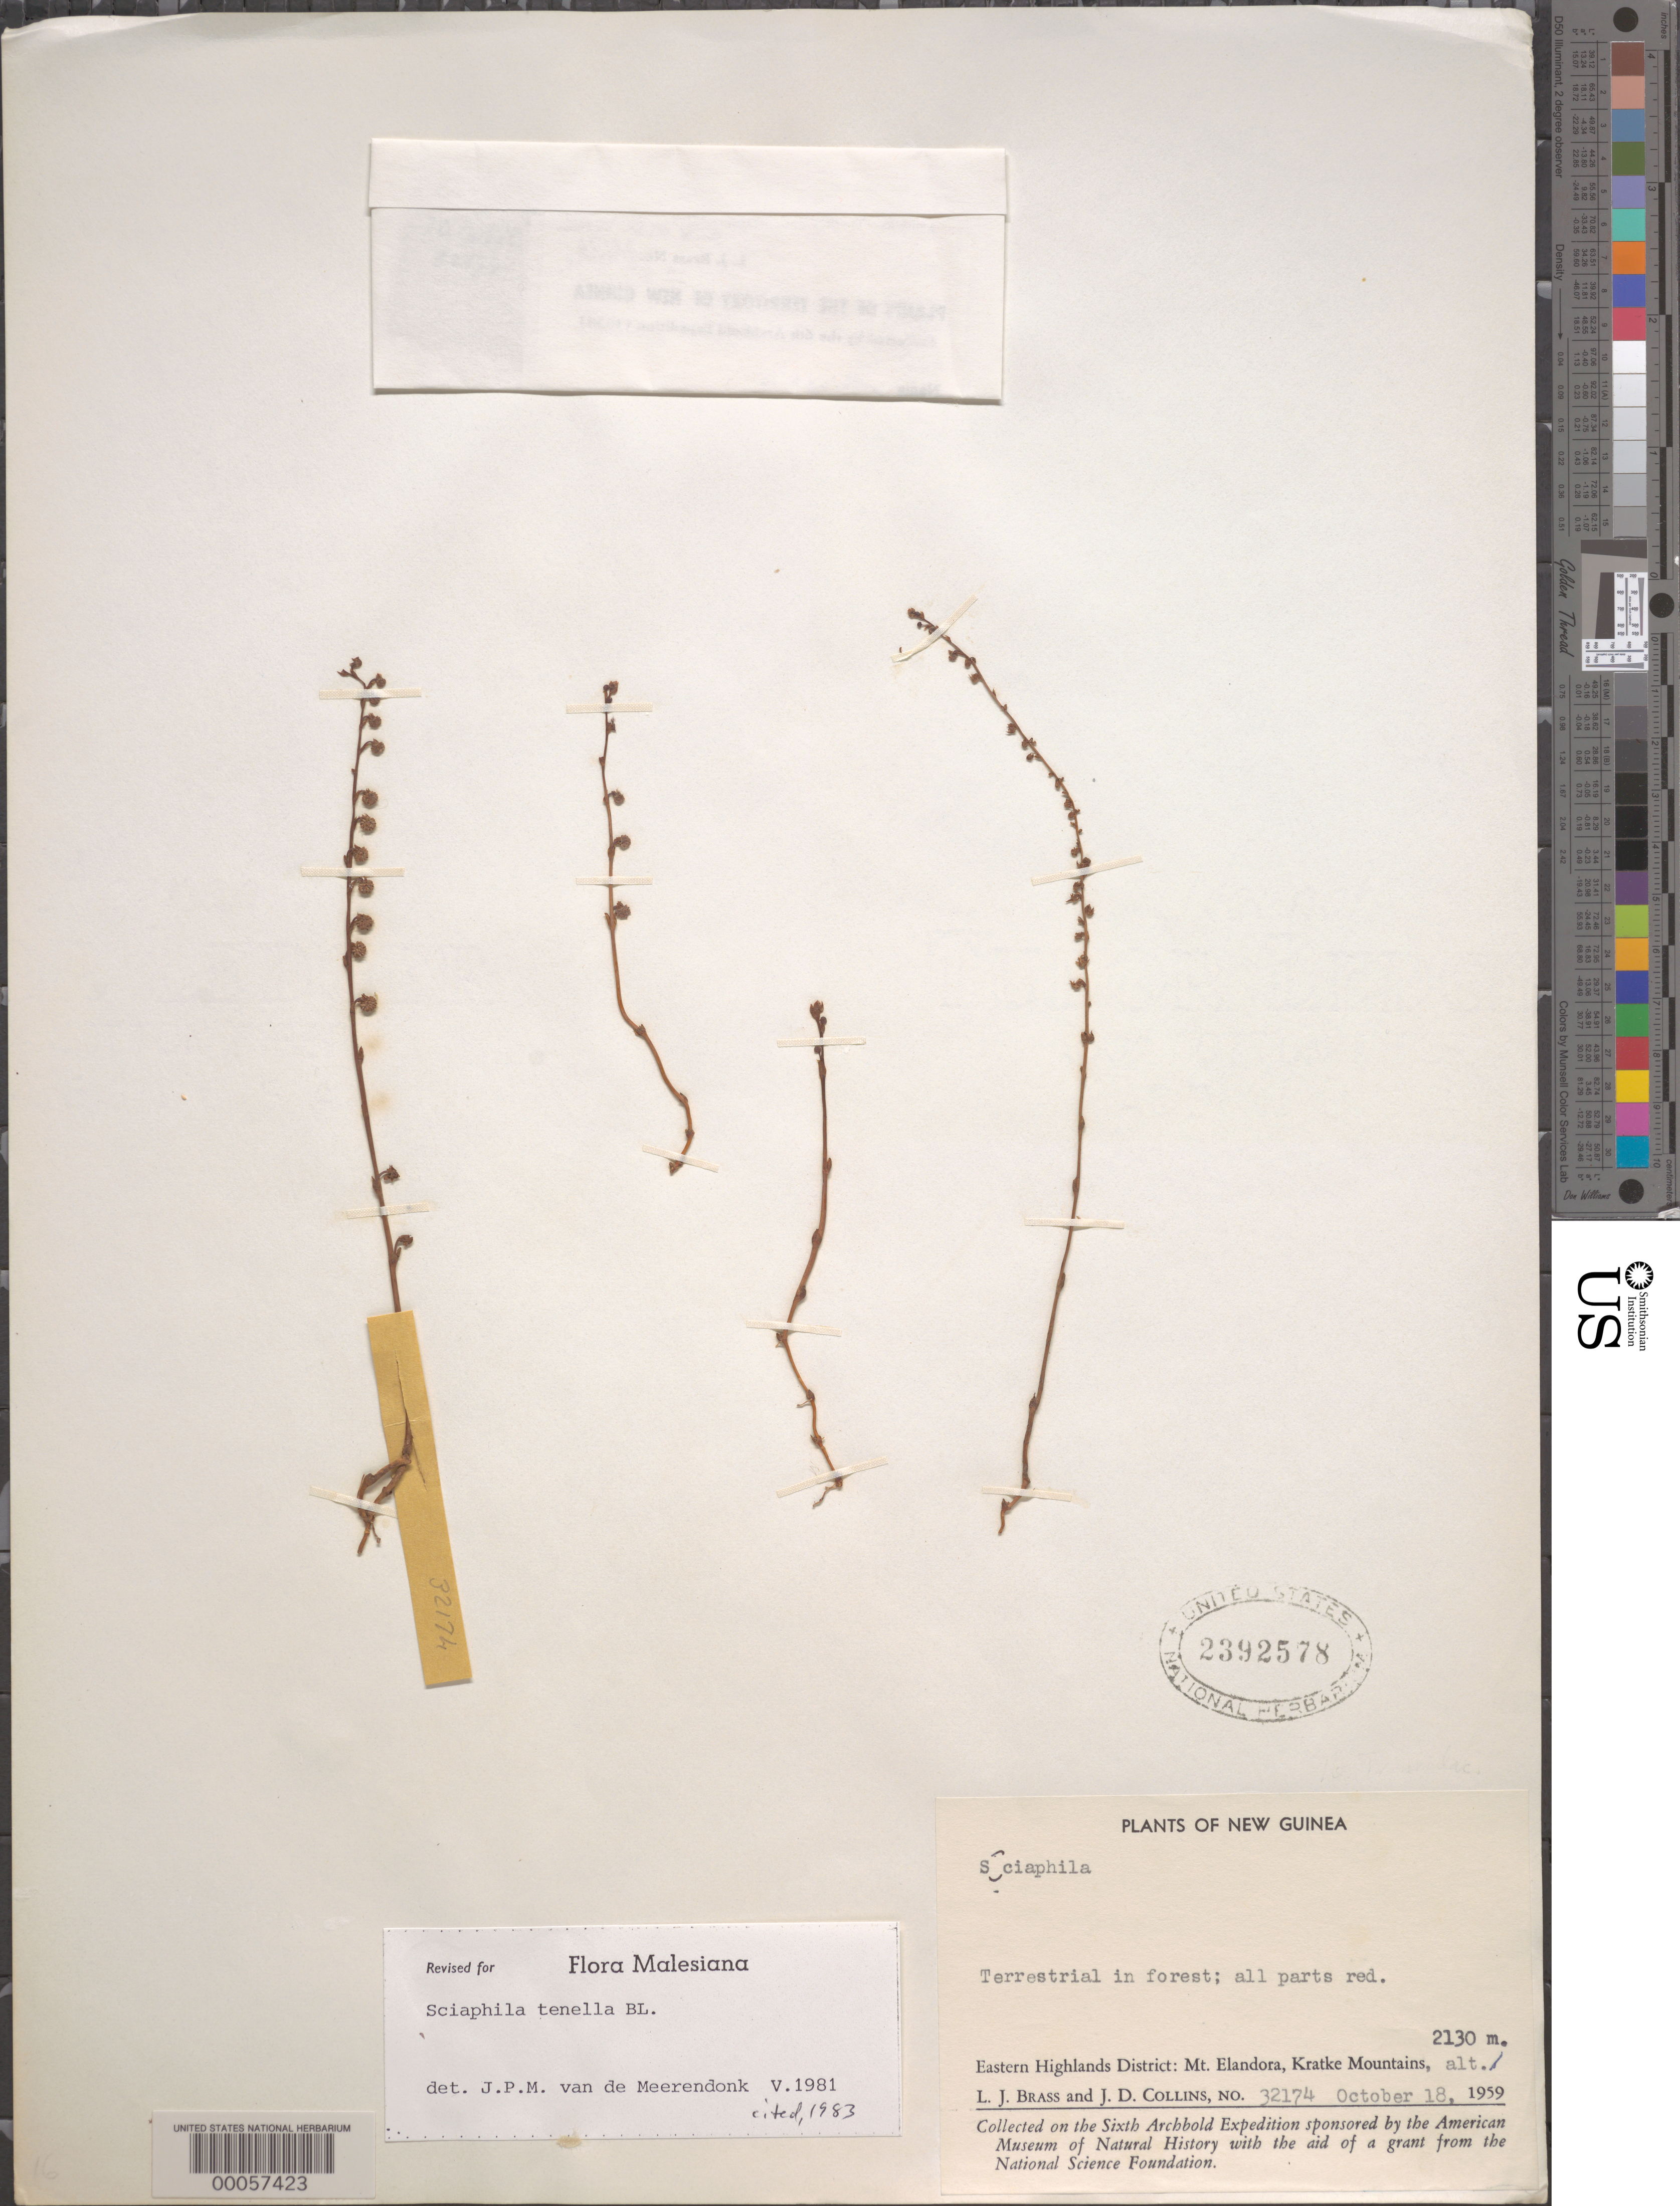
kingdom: Plantae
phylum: Tracheophyta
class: Liliopsida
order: Pandanales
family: Triuridaceae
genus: Sciaphila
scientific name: Sciaphila tenella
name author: Blume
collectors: L. J. Brass & J. Collins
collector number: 32174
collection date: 1959-10-18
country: Papua New Guinea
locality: New Guinea. Eastern Highlands District: Mt. Elandora, Kratke Mountains.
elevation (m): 2130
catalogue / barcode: US 2392578